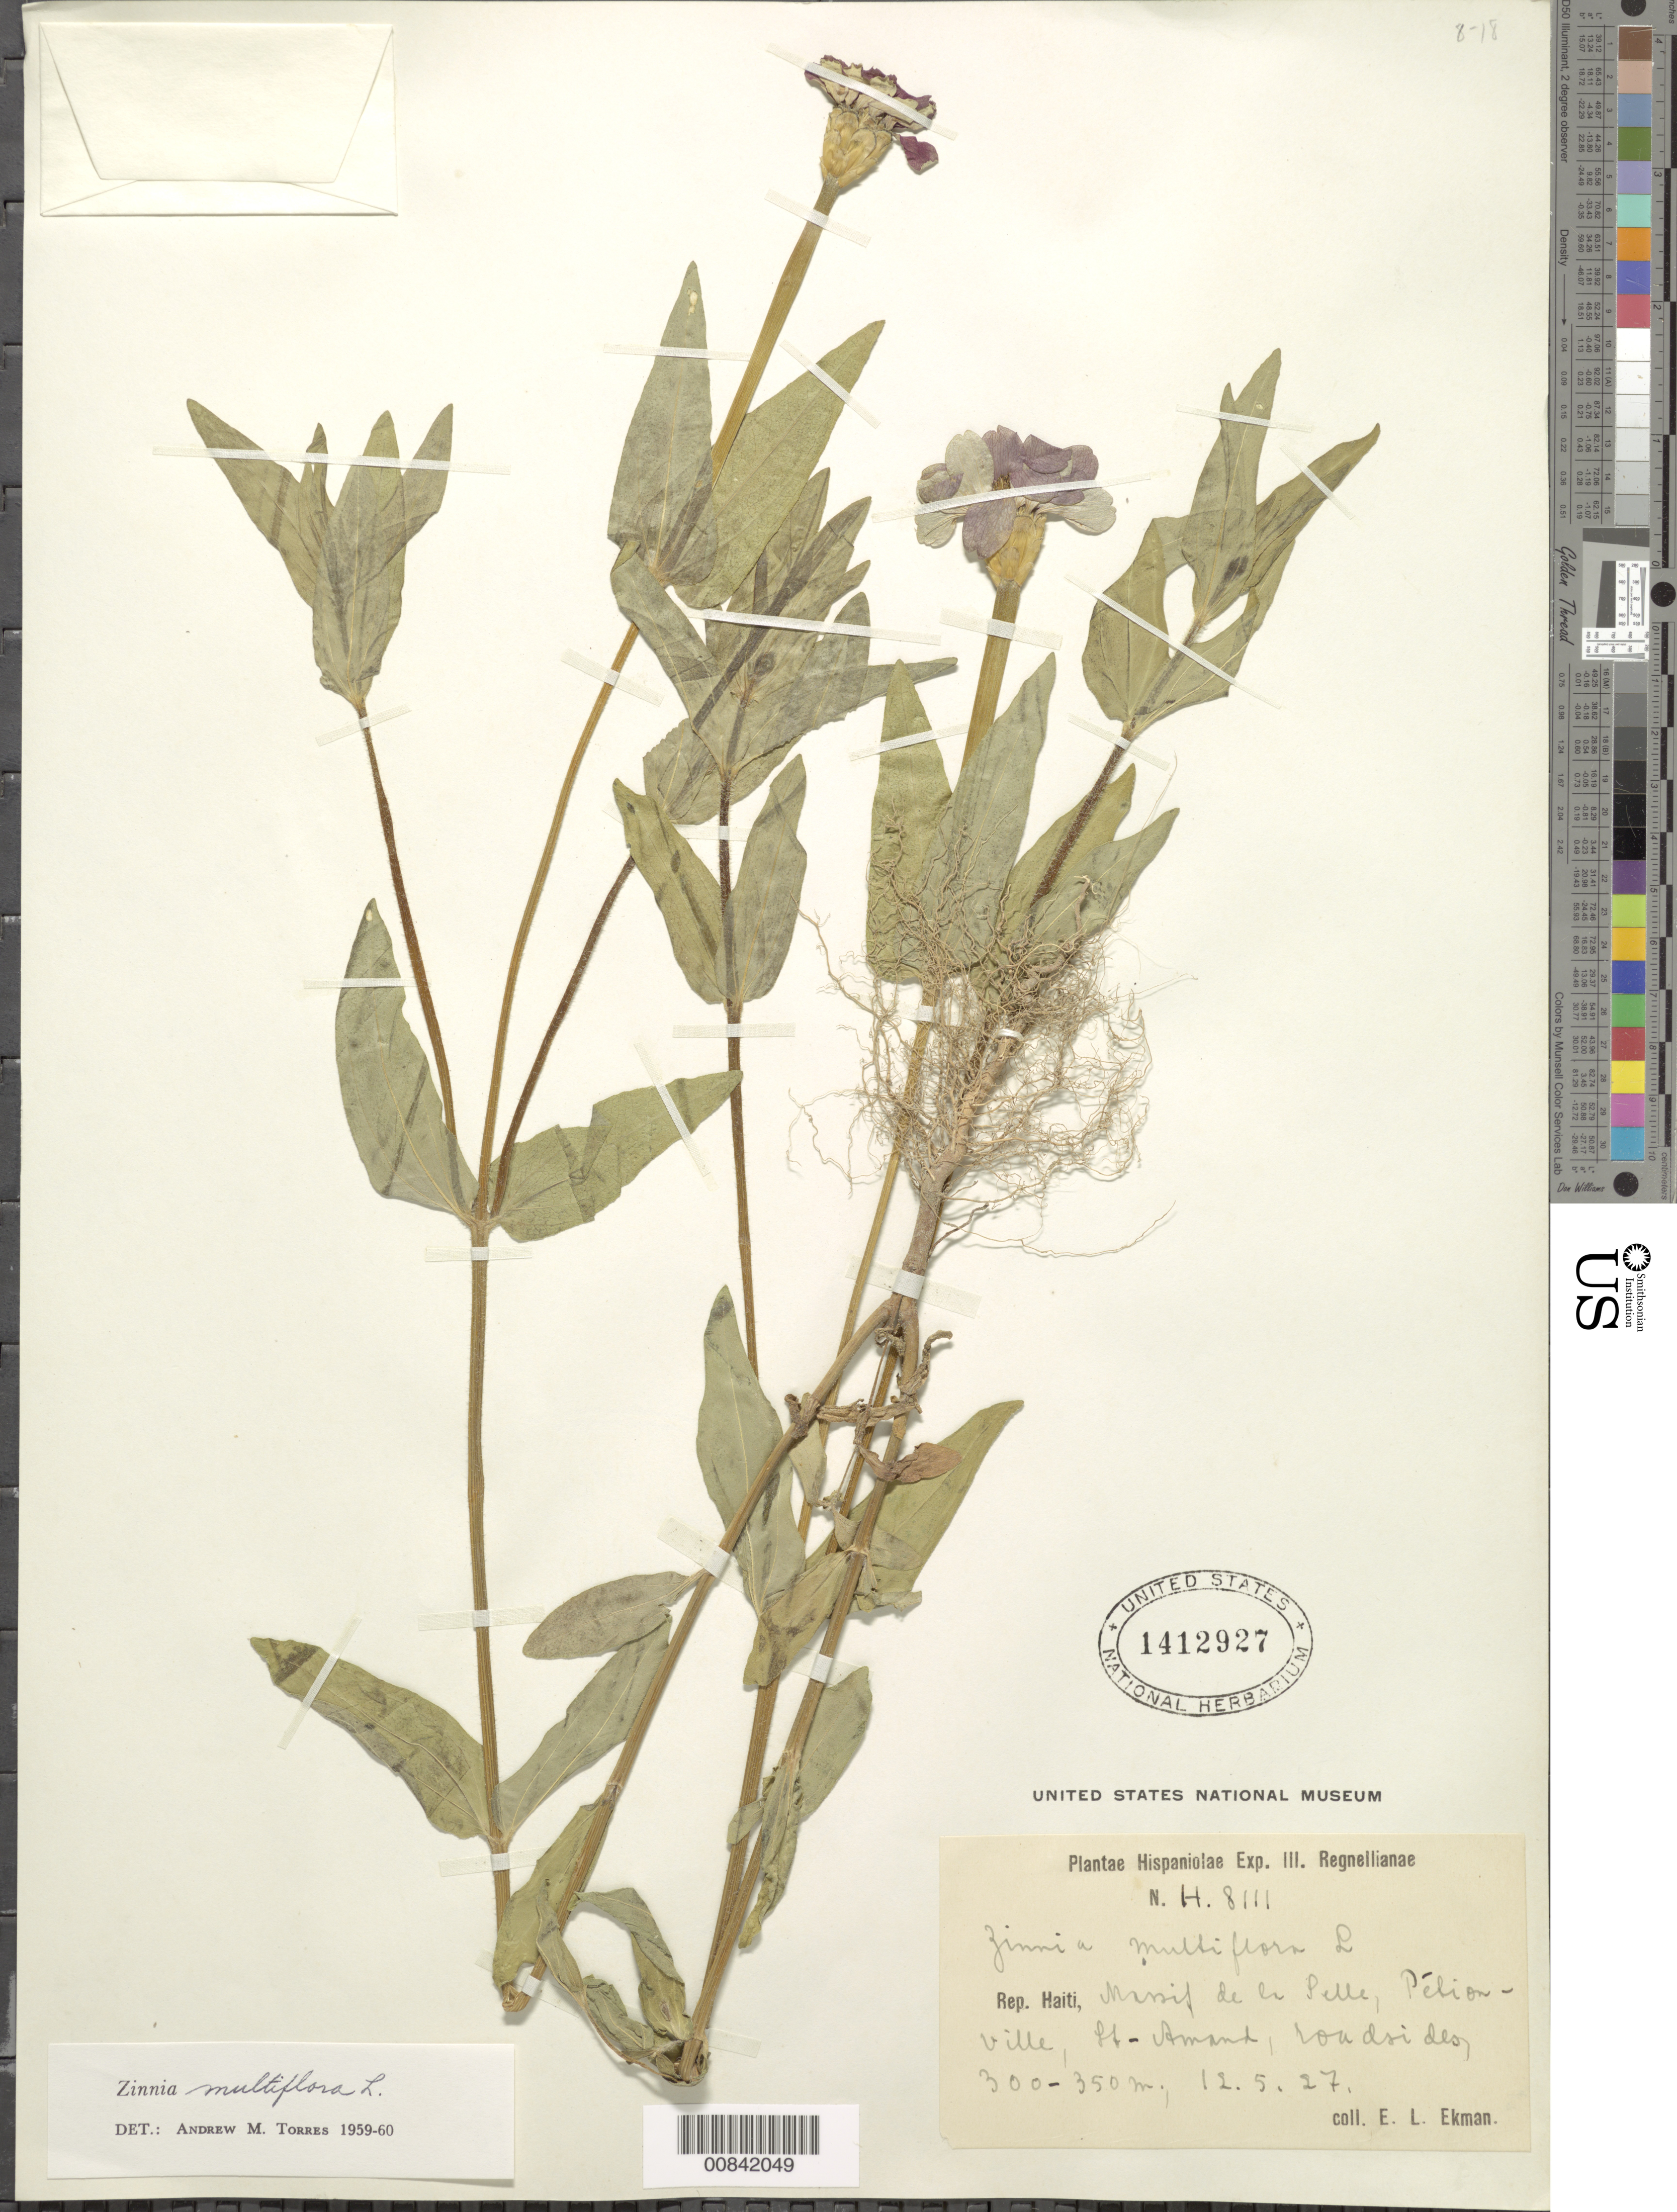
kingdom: Plantae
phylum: Tracheophyta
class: Magnoliopsida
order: Asterales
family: Asteraceae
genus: Zinnia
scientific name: Zinnia peruviana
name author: (L.) L.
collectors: E. L. Ekman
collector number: H 8111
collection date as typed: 12 May 1927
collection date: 1927-05-12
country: Haiti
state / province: Ouest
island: Hispaniola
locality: Massif de la Selle, Pétionville, St-Amand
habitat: Roadsides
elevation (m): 300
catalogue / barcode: US 1412927